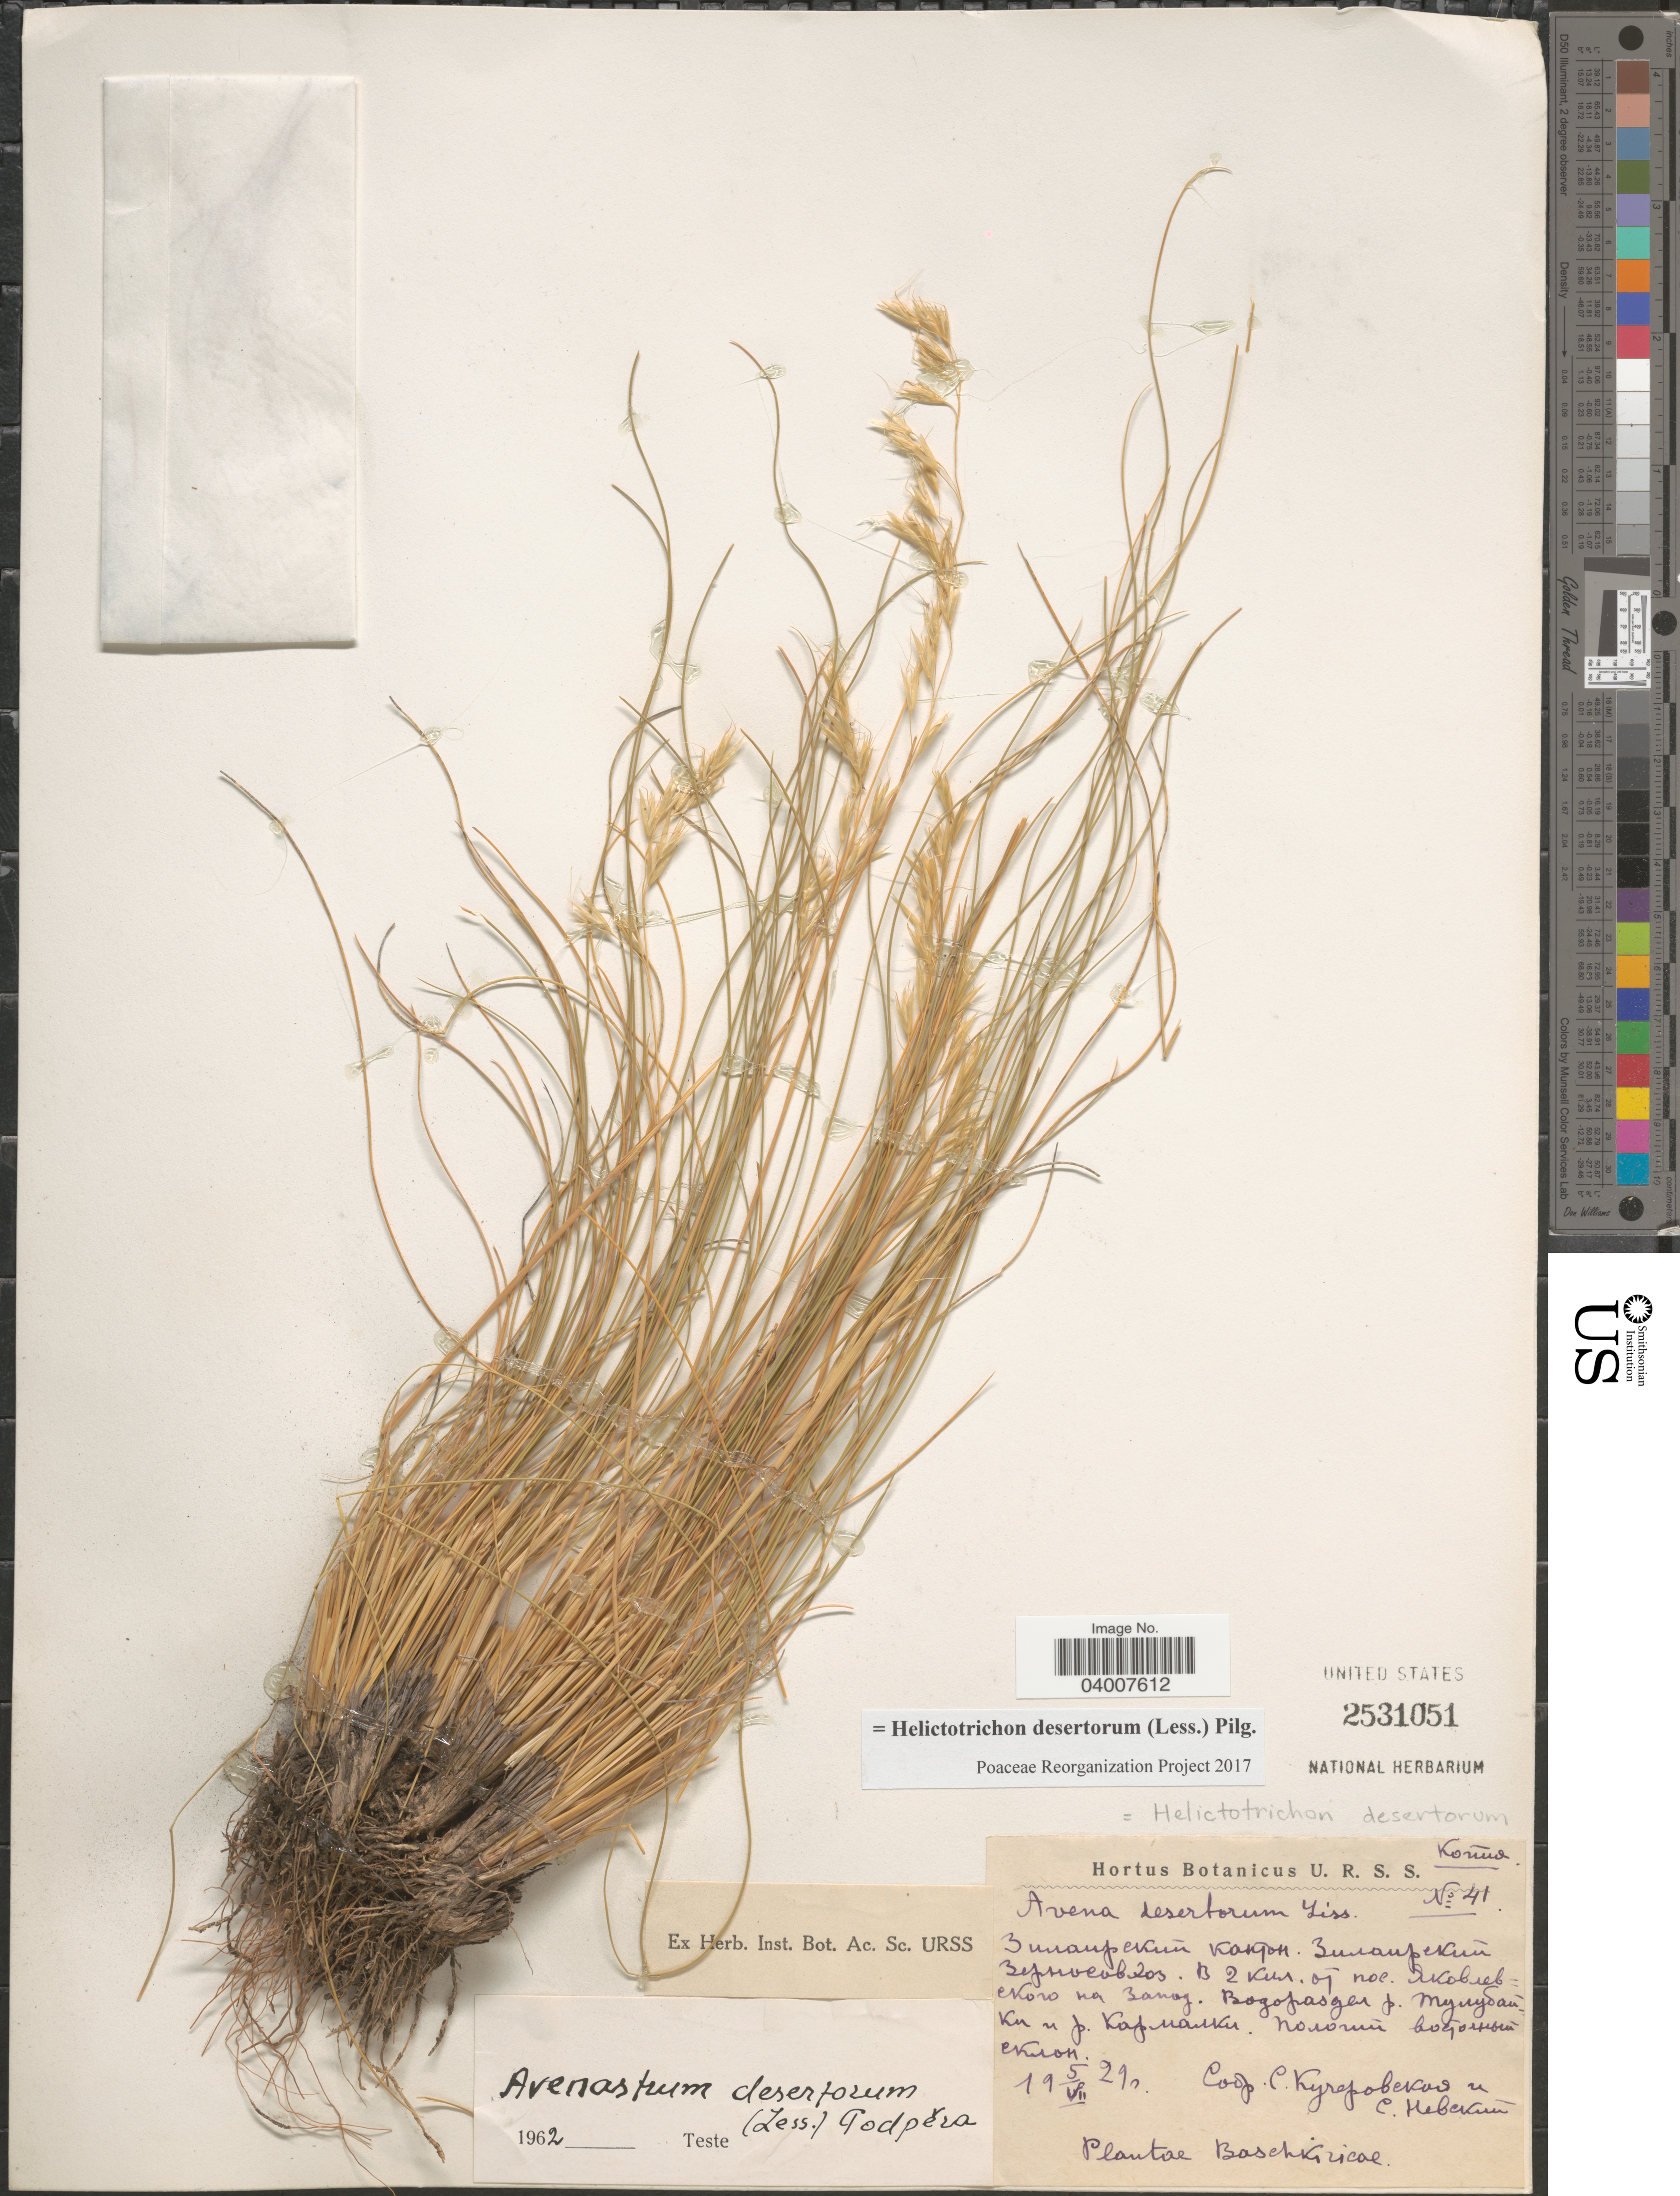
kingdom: Plantae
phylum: Tracheophyta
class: Liliopsida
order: Poales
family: Poaceae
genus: Helictotrichon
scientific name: Helictotrichon desertorum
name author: (Less.) Pilg.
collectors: S. Kucherovskaya & S. Nevskiy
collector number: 41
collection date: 1929-07-05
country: Russian Federation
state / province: Bashkortostan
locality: Zilairskiy District, 2 km W from village Yakovlevka, between rivers Tulubay and Karmalka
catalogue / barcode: US 2531051